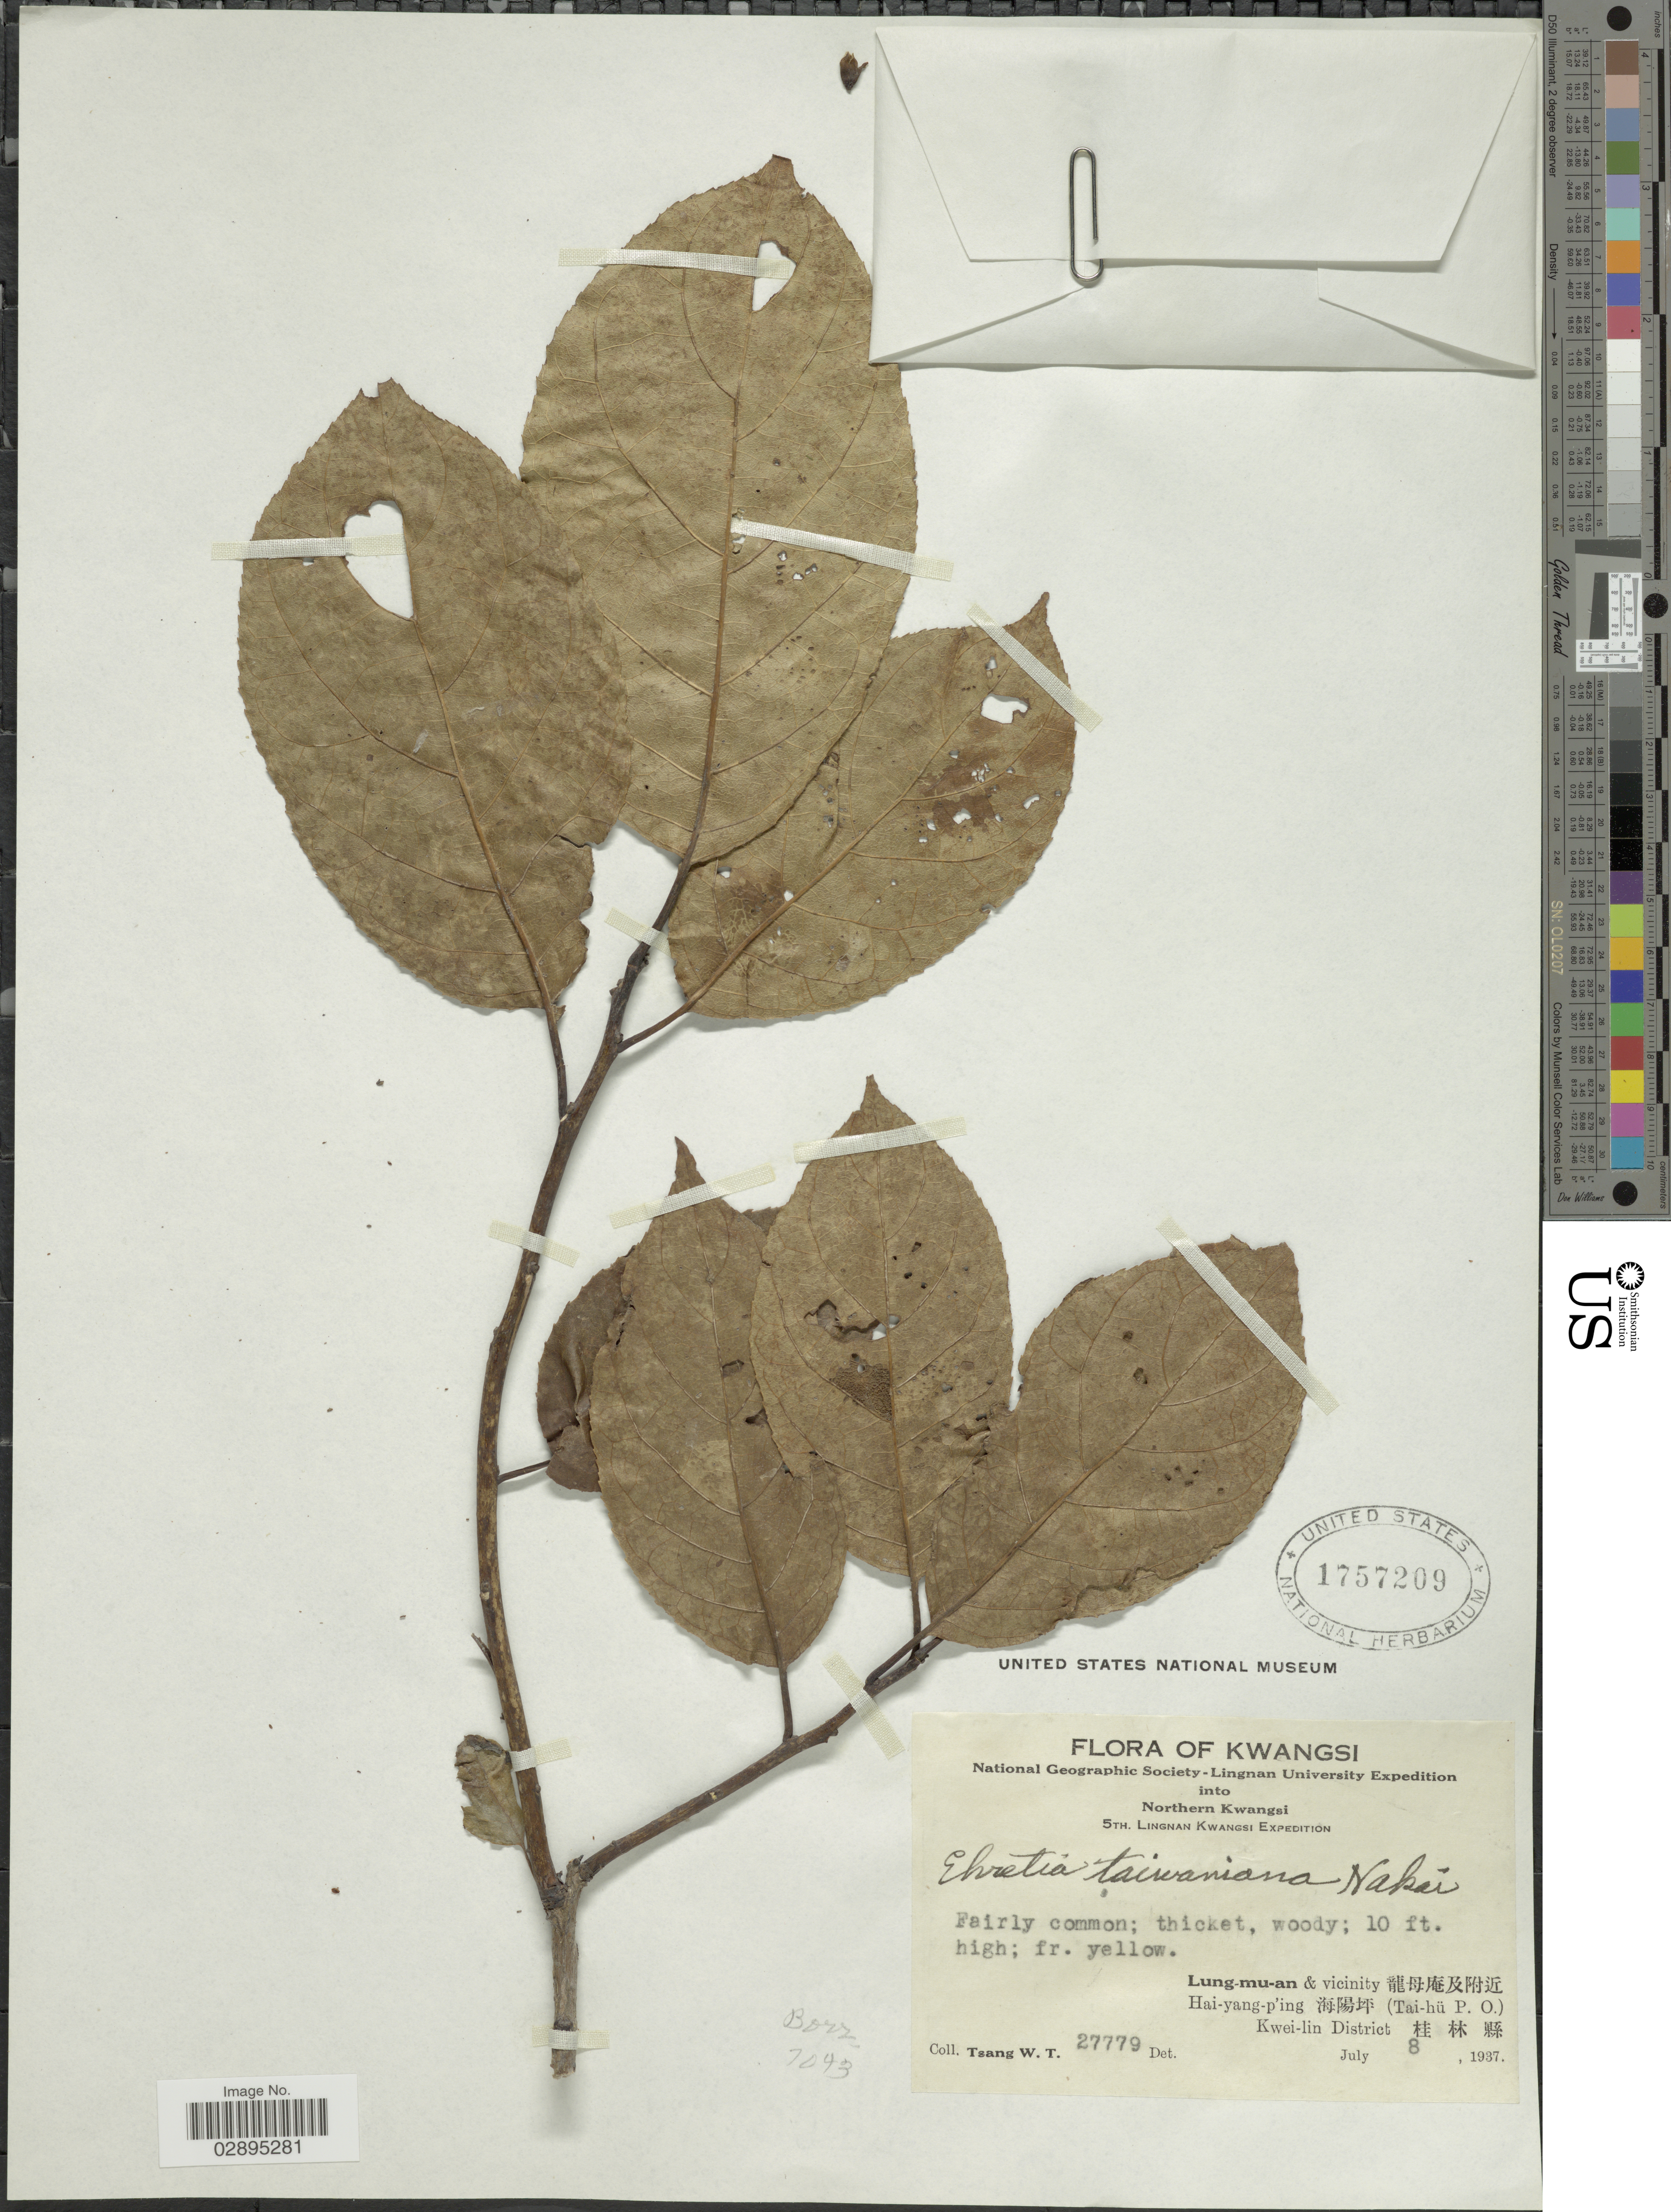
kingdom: Plantae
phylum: Tracheophyta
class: Magnoliopsida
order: Boraginales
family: Ehretiaceae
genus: Ehretia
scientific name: Ehretia acuminata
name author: R. Br.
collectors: W. T. Tsang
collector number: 27779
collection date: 1937-07-08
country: China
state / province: Guangxi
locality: Kwangsi.Lung-mu-an & vicinity . Hai-yang-p'ing (Tai-hü P. O.) Kwei-lin District .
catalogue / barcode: US 1757209